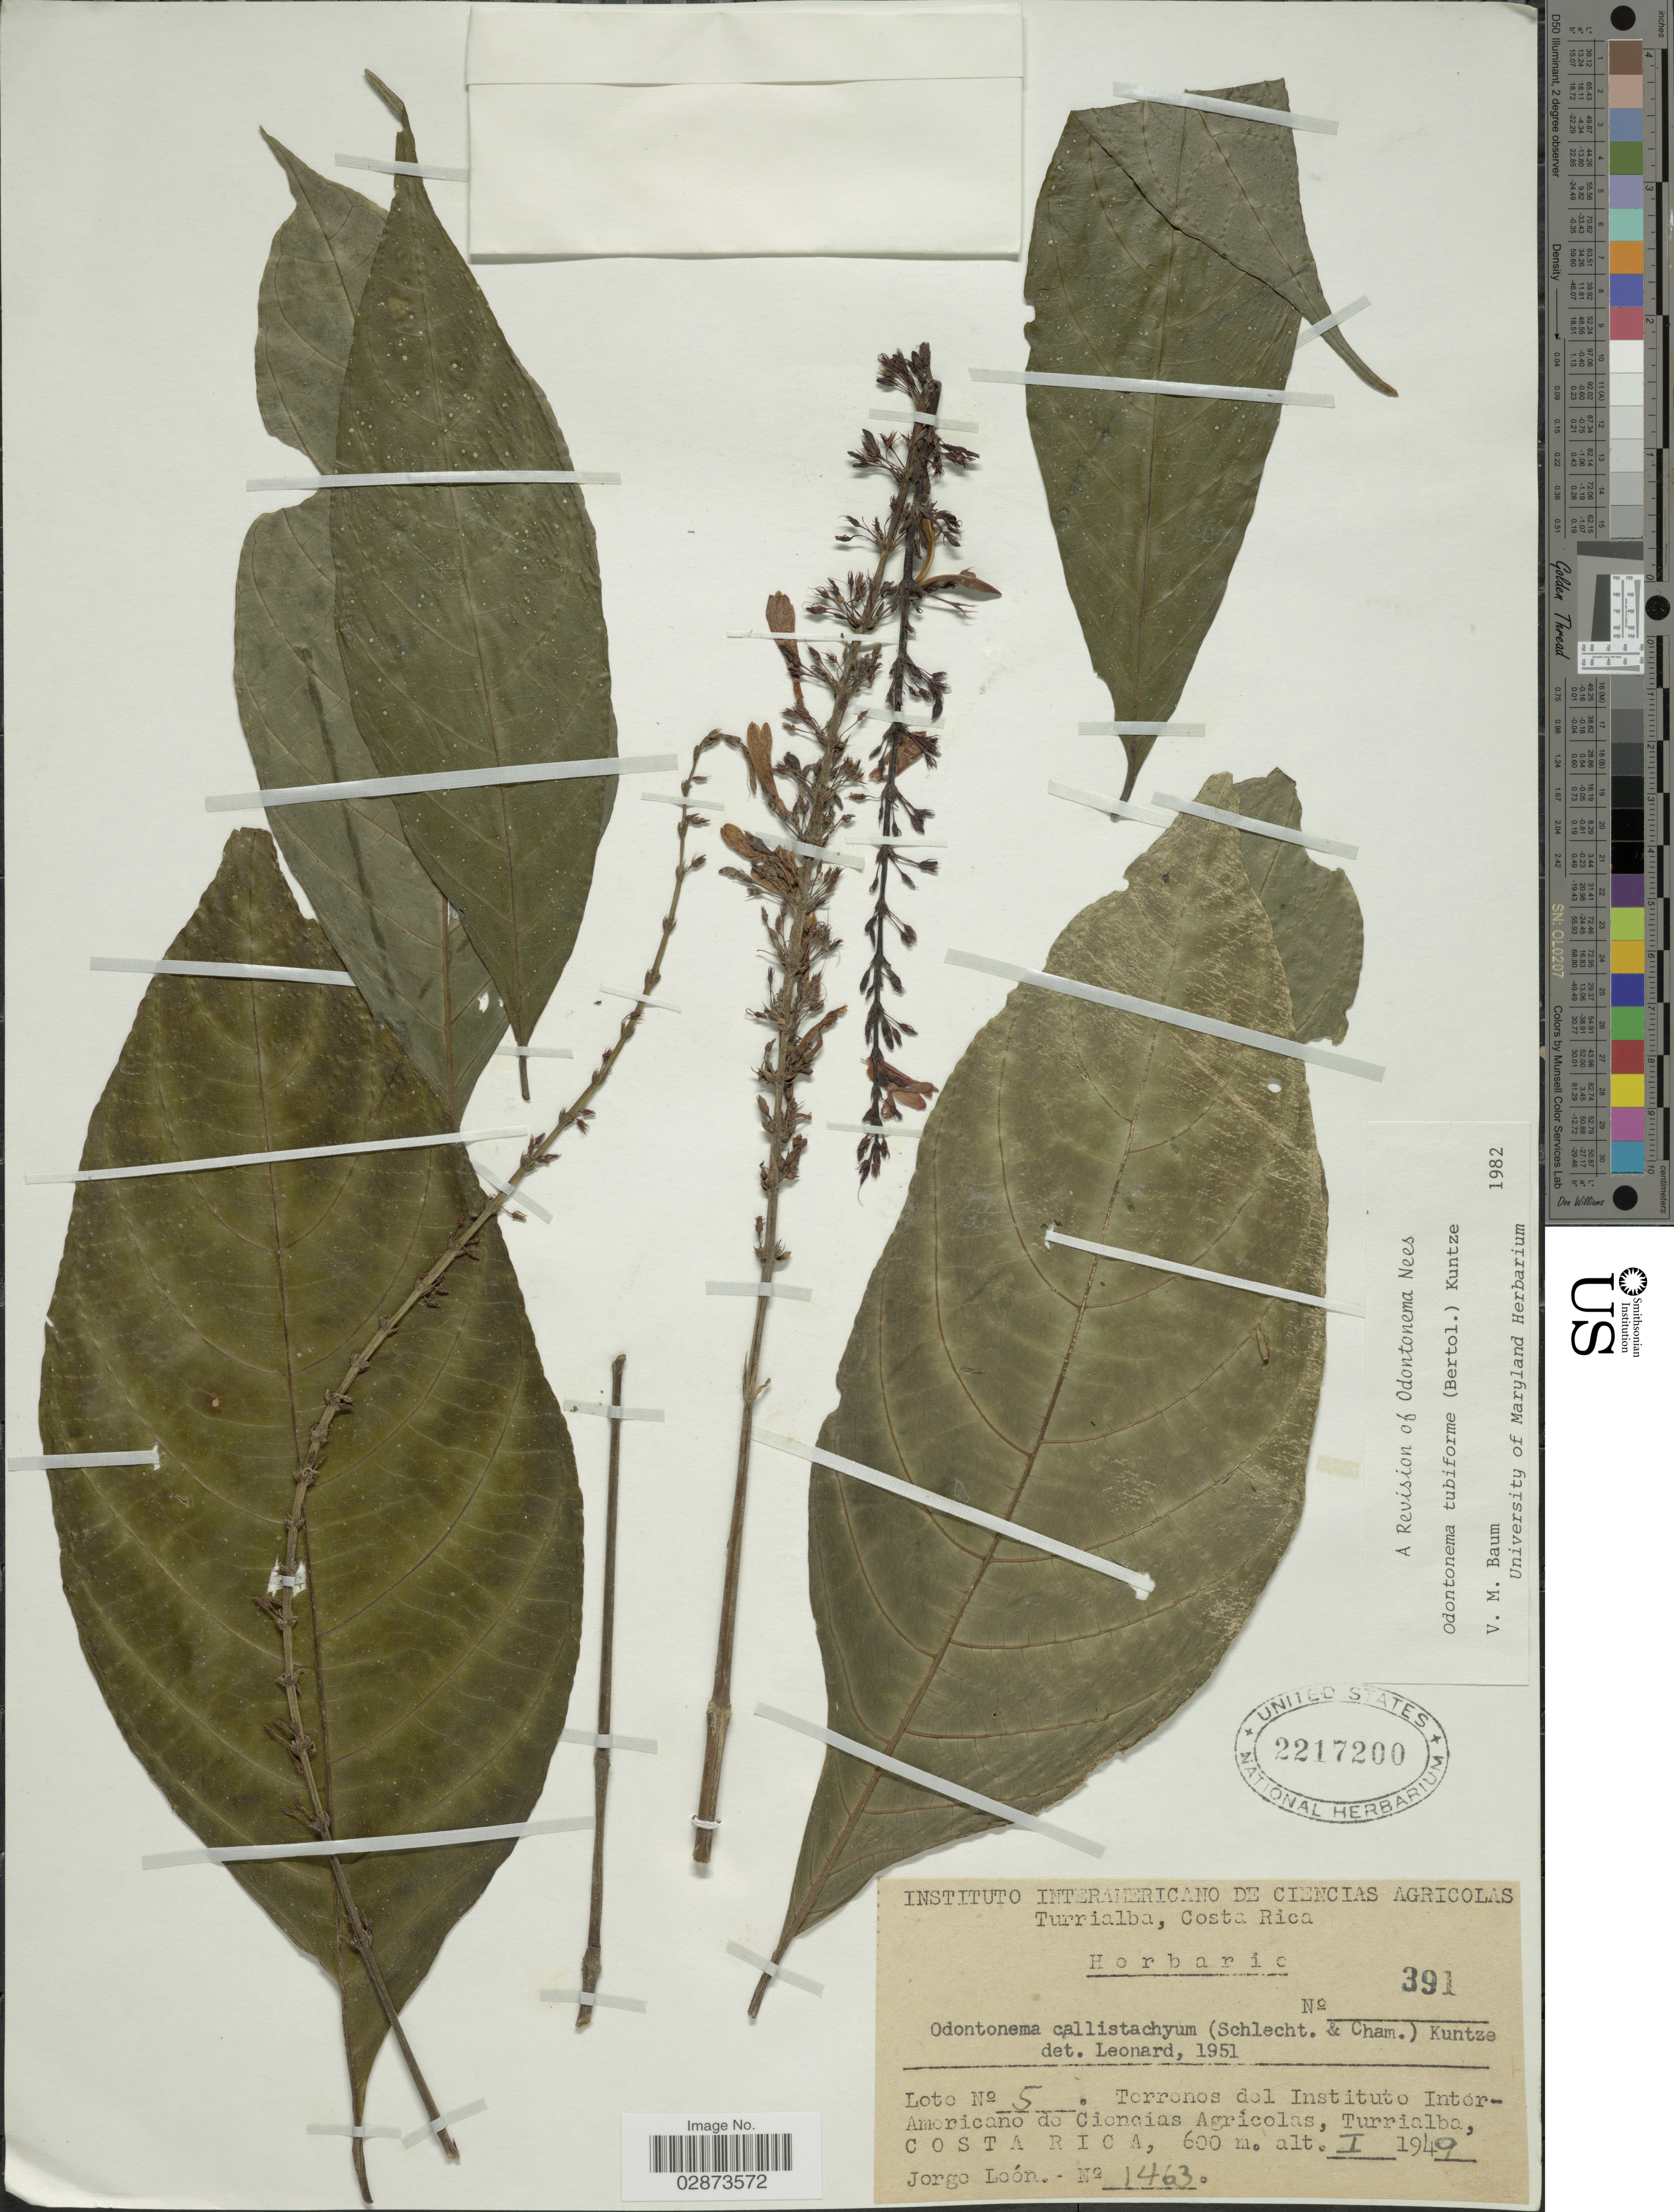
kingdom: Plantae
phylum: Tracheophyta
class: Magnoliopsida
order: Lamiales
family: Acanthaceae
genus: Odontonema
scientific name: Odontonema tubaeforme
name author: (Bertol.) Kuntze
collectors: J. León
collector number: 1463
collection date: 1949-01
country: Costa Rica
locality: Terrenos del Instituto Inter-Americano de Ciencas Agricolas, Turrialba.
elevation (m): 600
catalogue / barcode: US 2217200